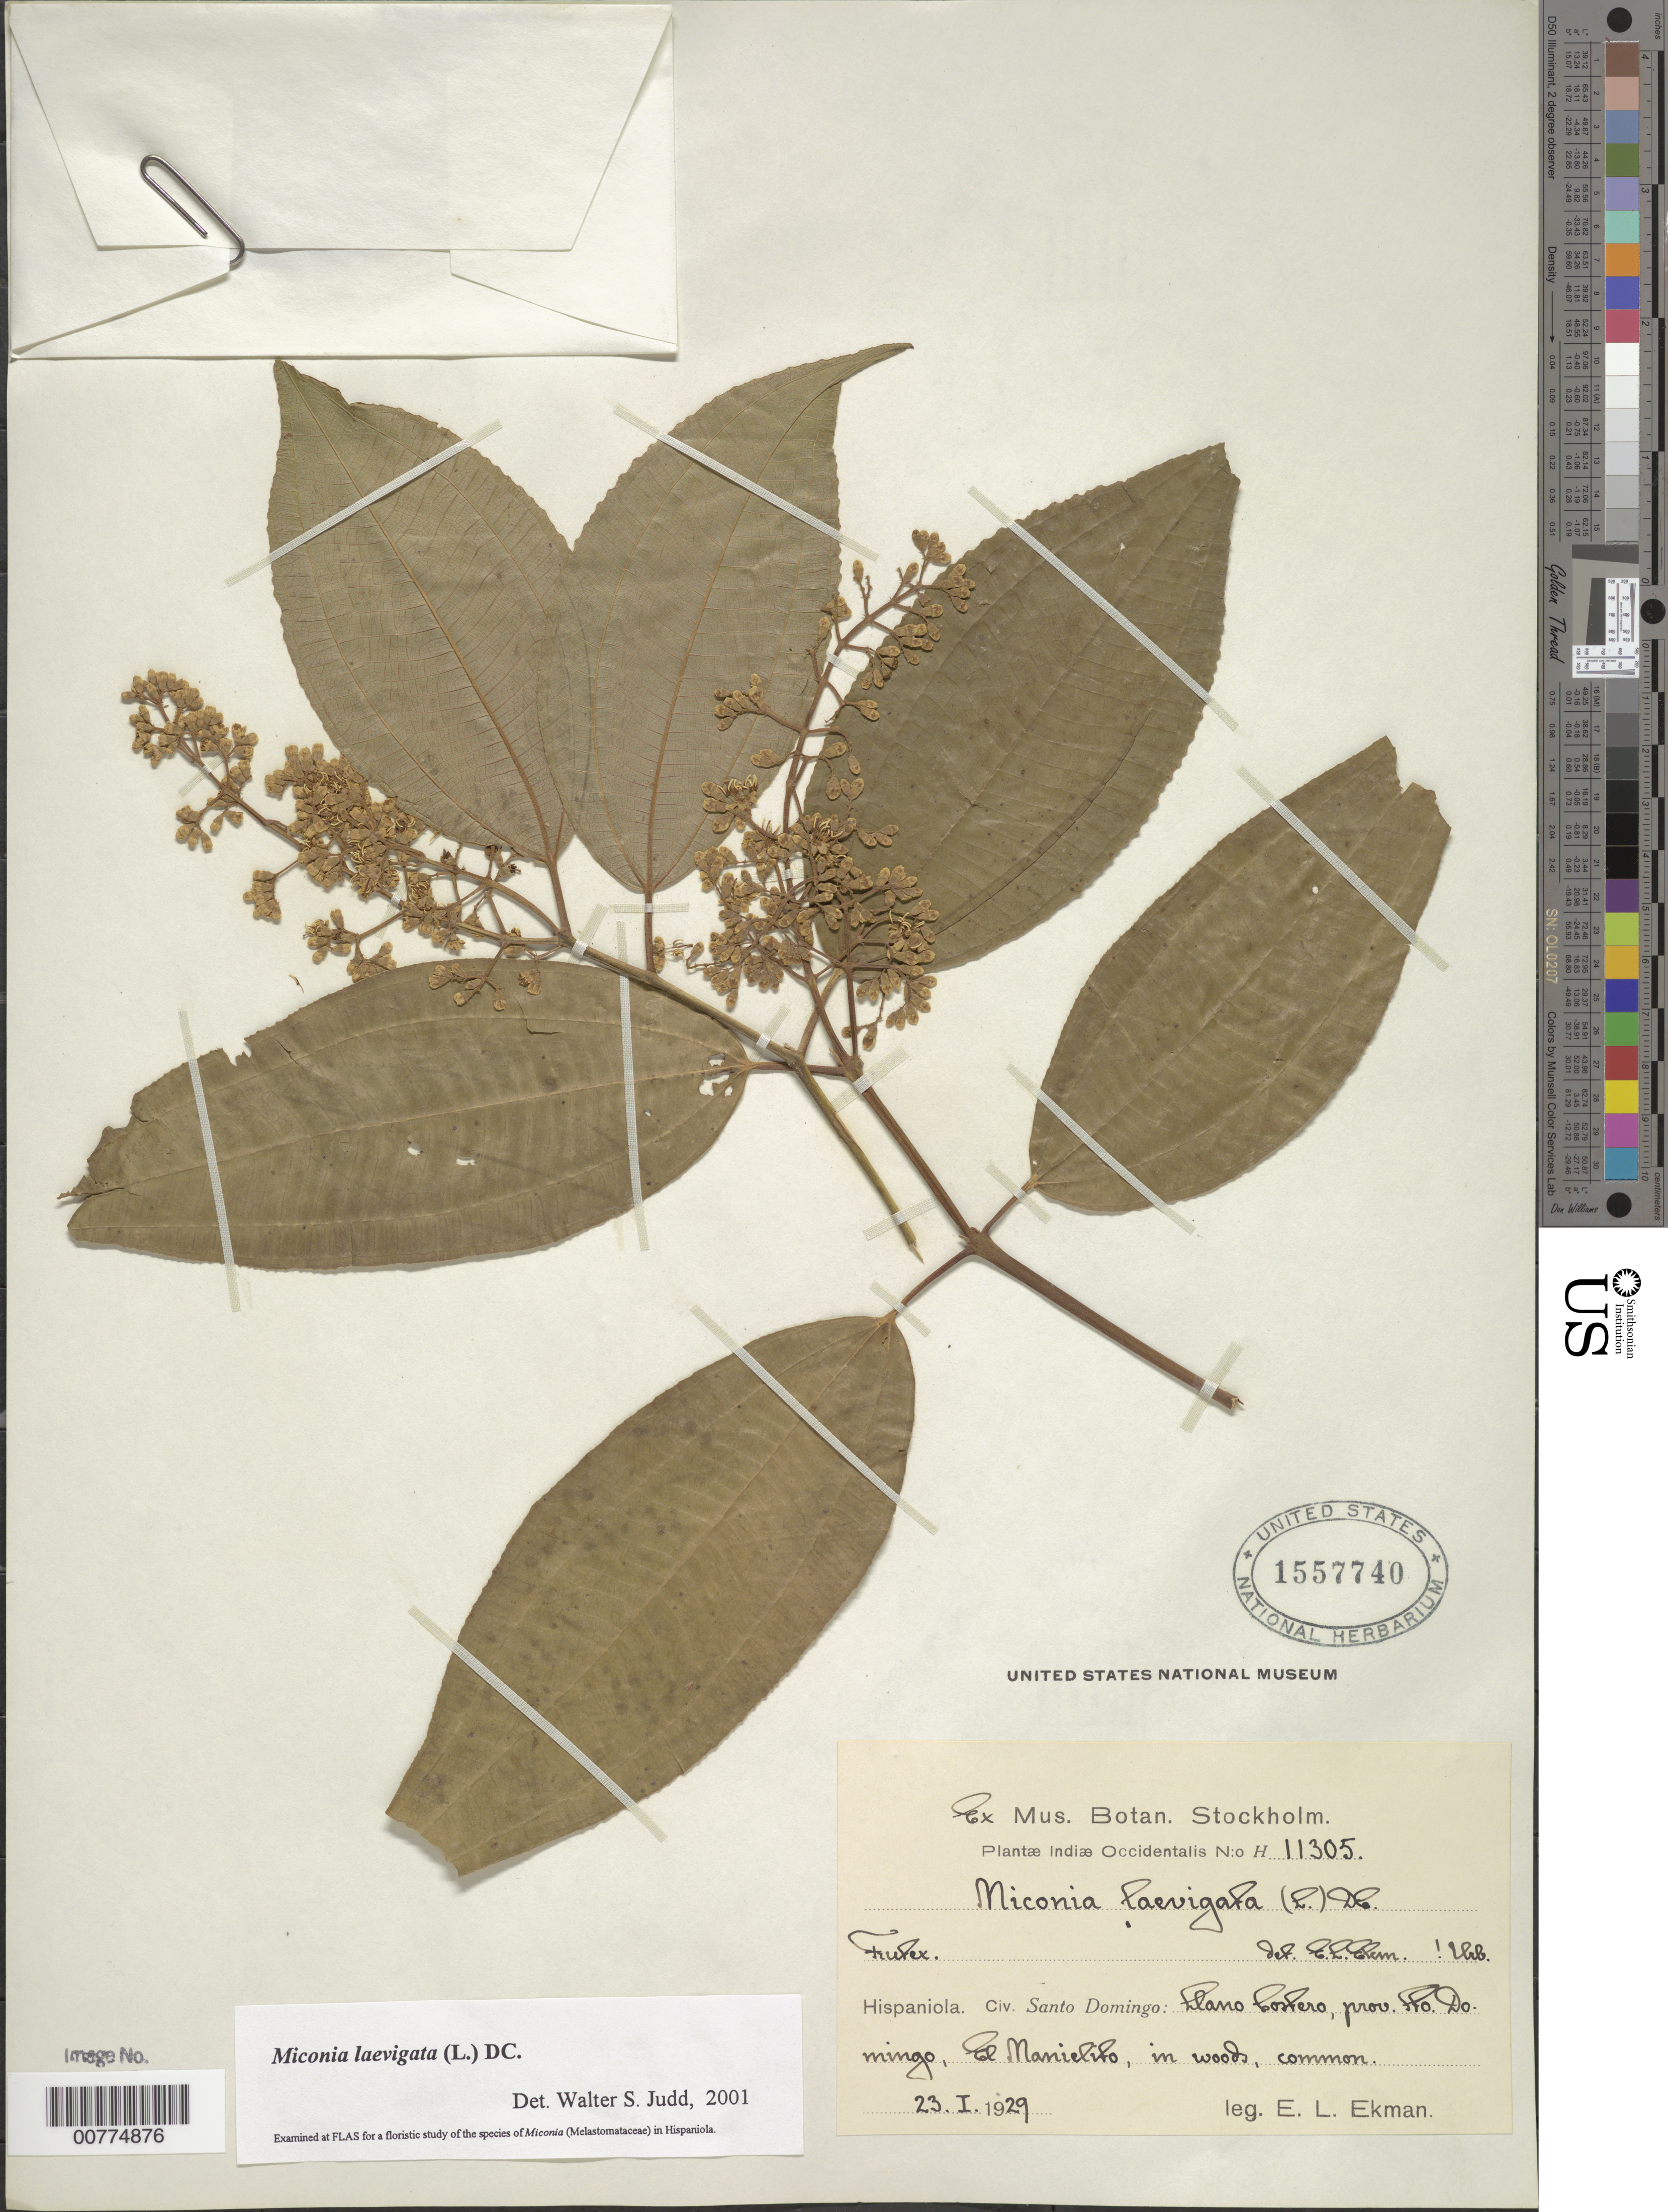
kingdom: Plantae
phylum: Tracheophyta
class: Magnoliopsida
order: Myrtales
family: Melastomataceae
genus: Miconia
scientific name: Miconia laevigata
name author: (L.) D. Don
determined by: Judd, Walter S.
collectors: E. L. Ekman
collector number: H 11305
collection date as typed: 23 Jan 1929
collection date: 1929-01-23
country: Dominican Republic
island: Hispaniola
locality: Santo Domingo Province, Llano Costero, El Manielito.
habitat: In woods.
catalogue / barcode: US 1557740